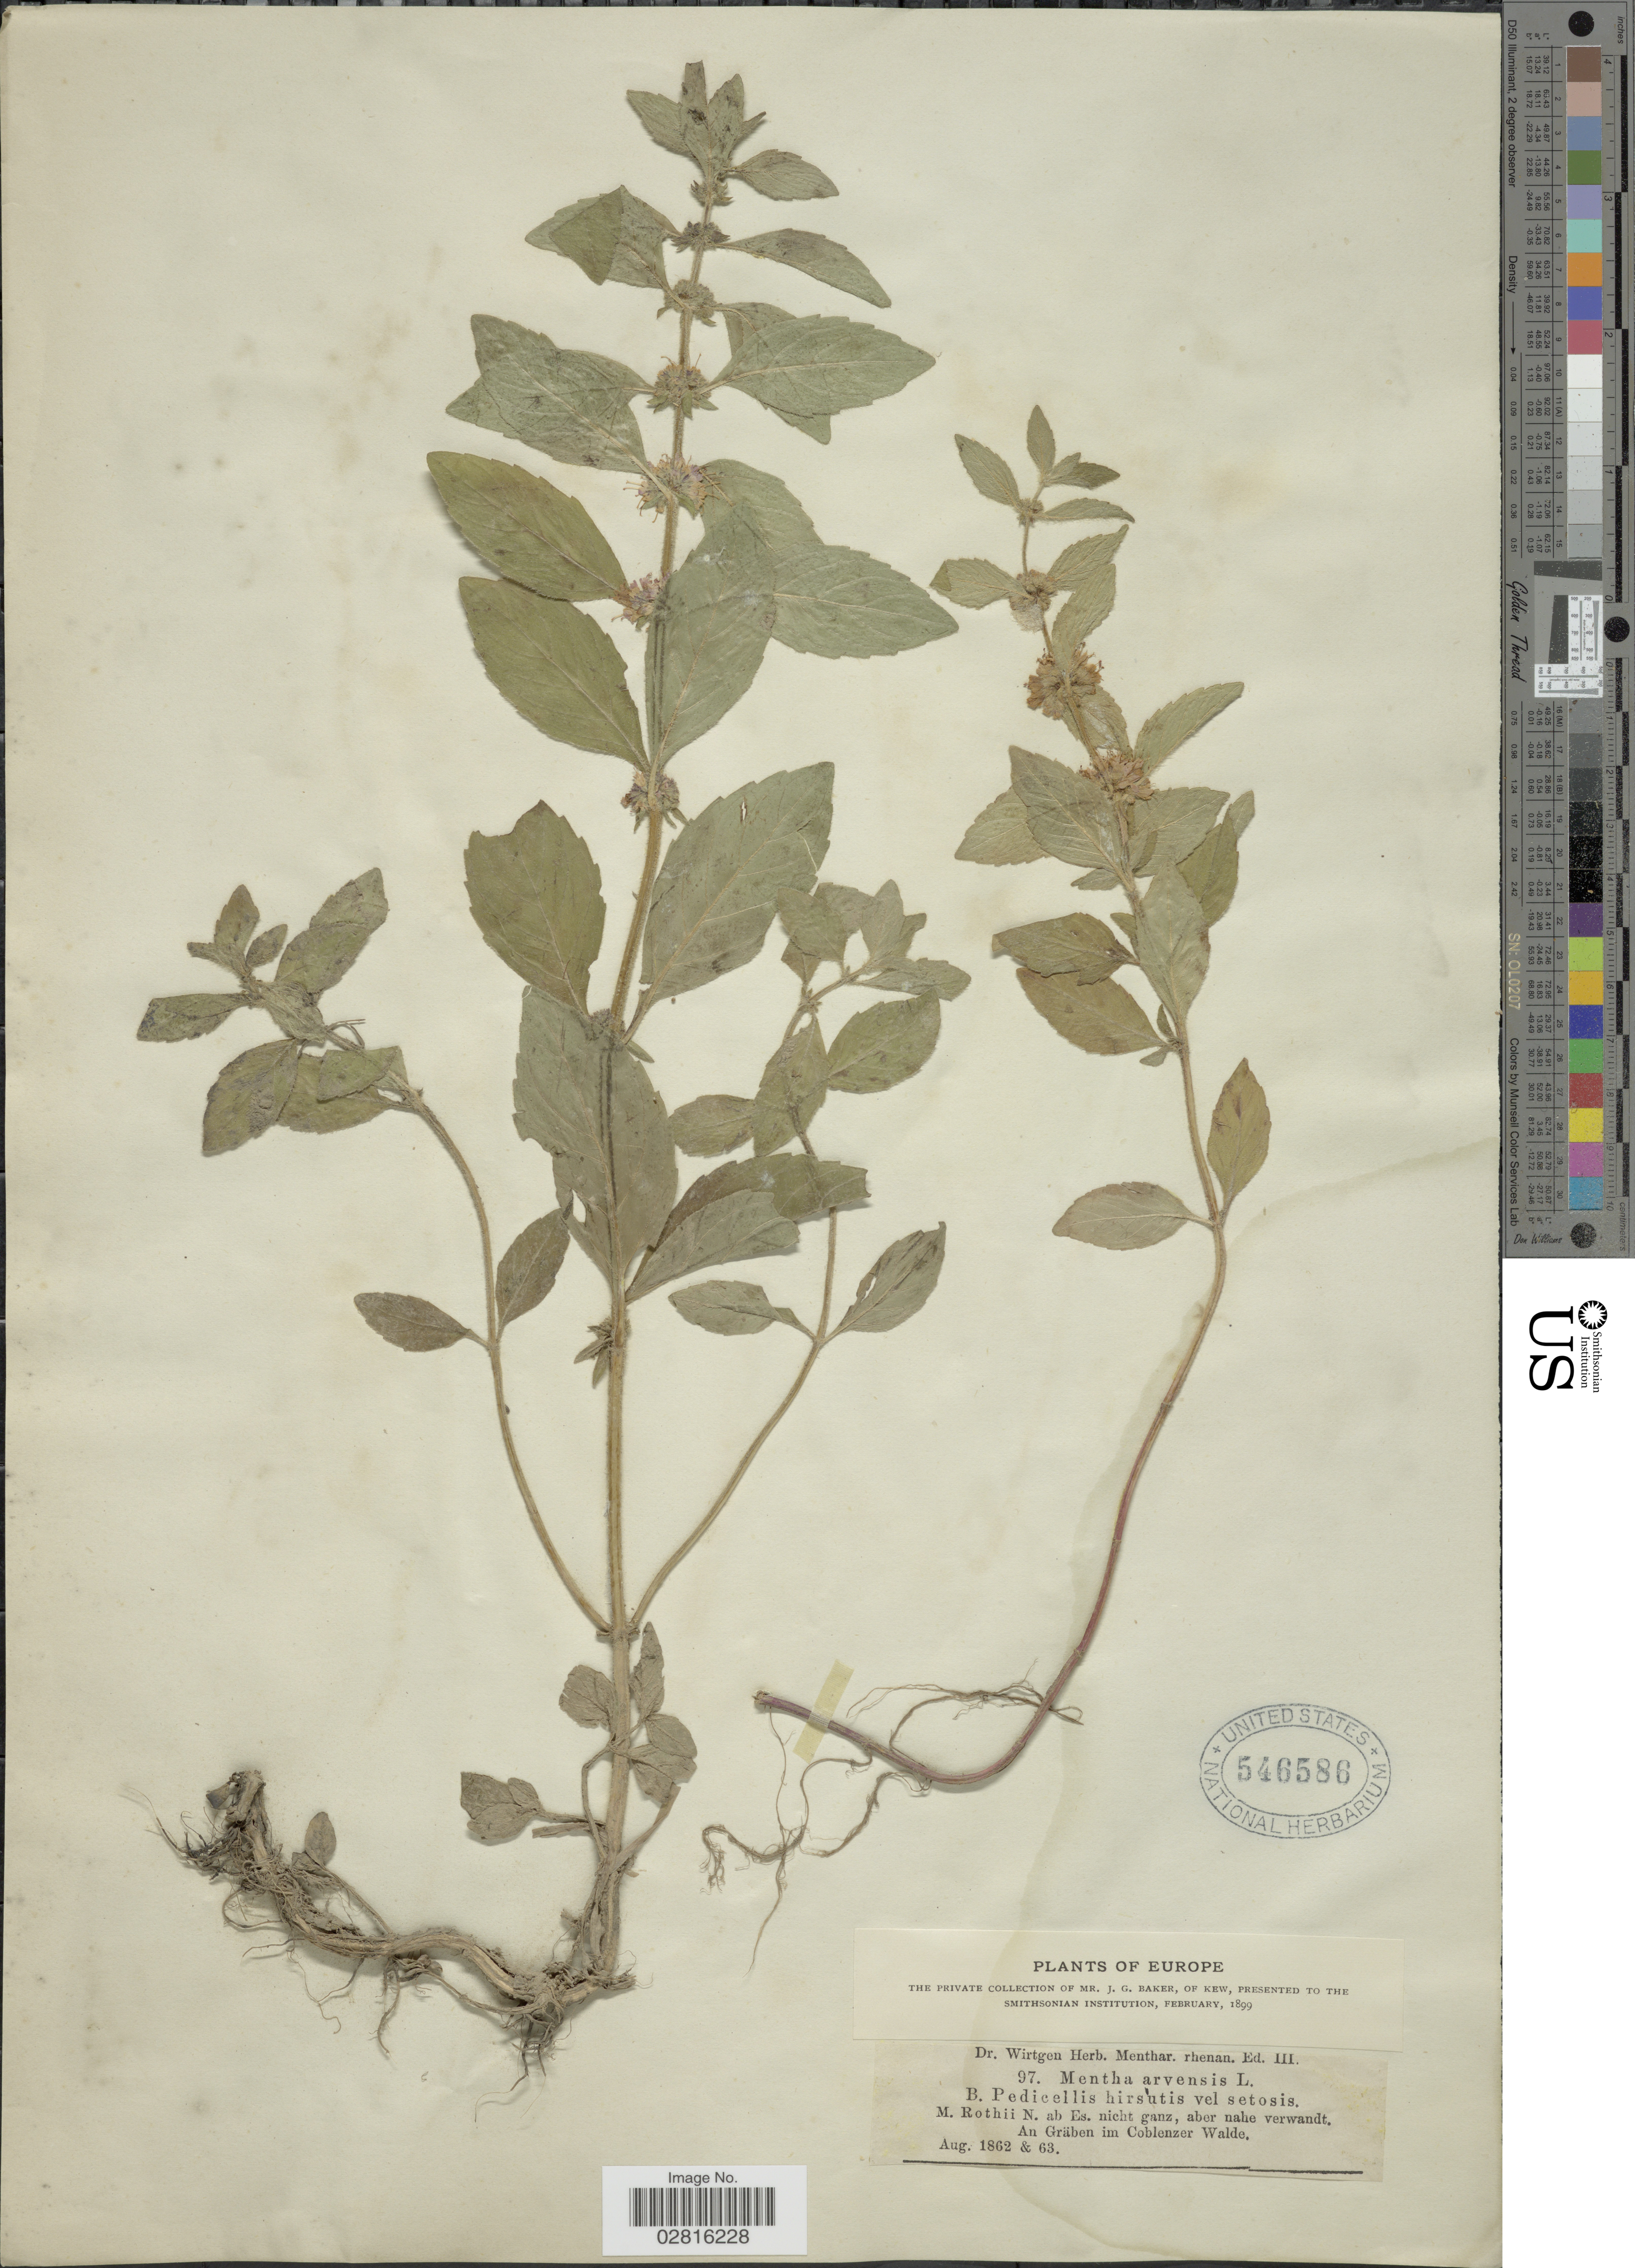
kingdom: Plantae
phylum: Tracheophyta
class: Magnoliopsida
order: Lamiales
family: Lamiaceae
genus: Mentha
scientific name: Mentha arvensis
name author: L.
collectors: Wirtgen, --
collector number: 97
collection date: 1862-08/1863-08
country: Germany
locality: Europe. An Gräben im Coblenzer Walde.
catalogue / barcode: US 546586